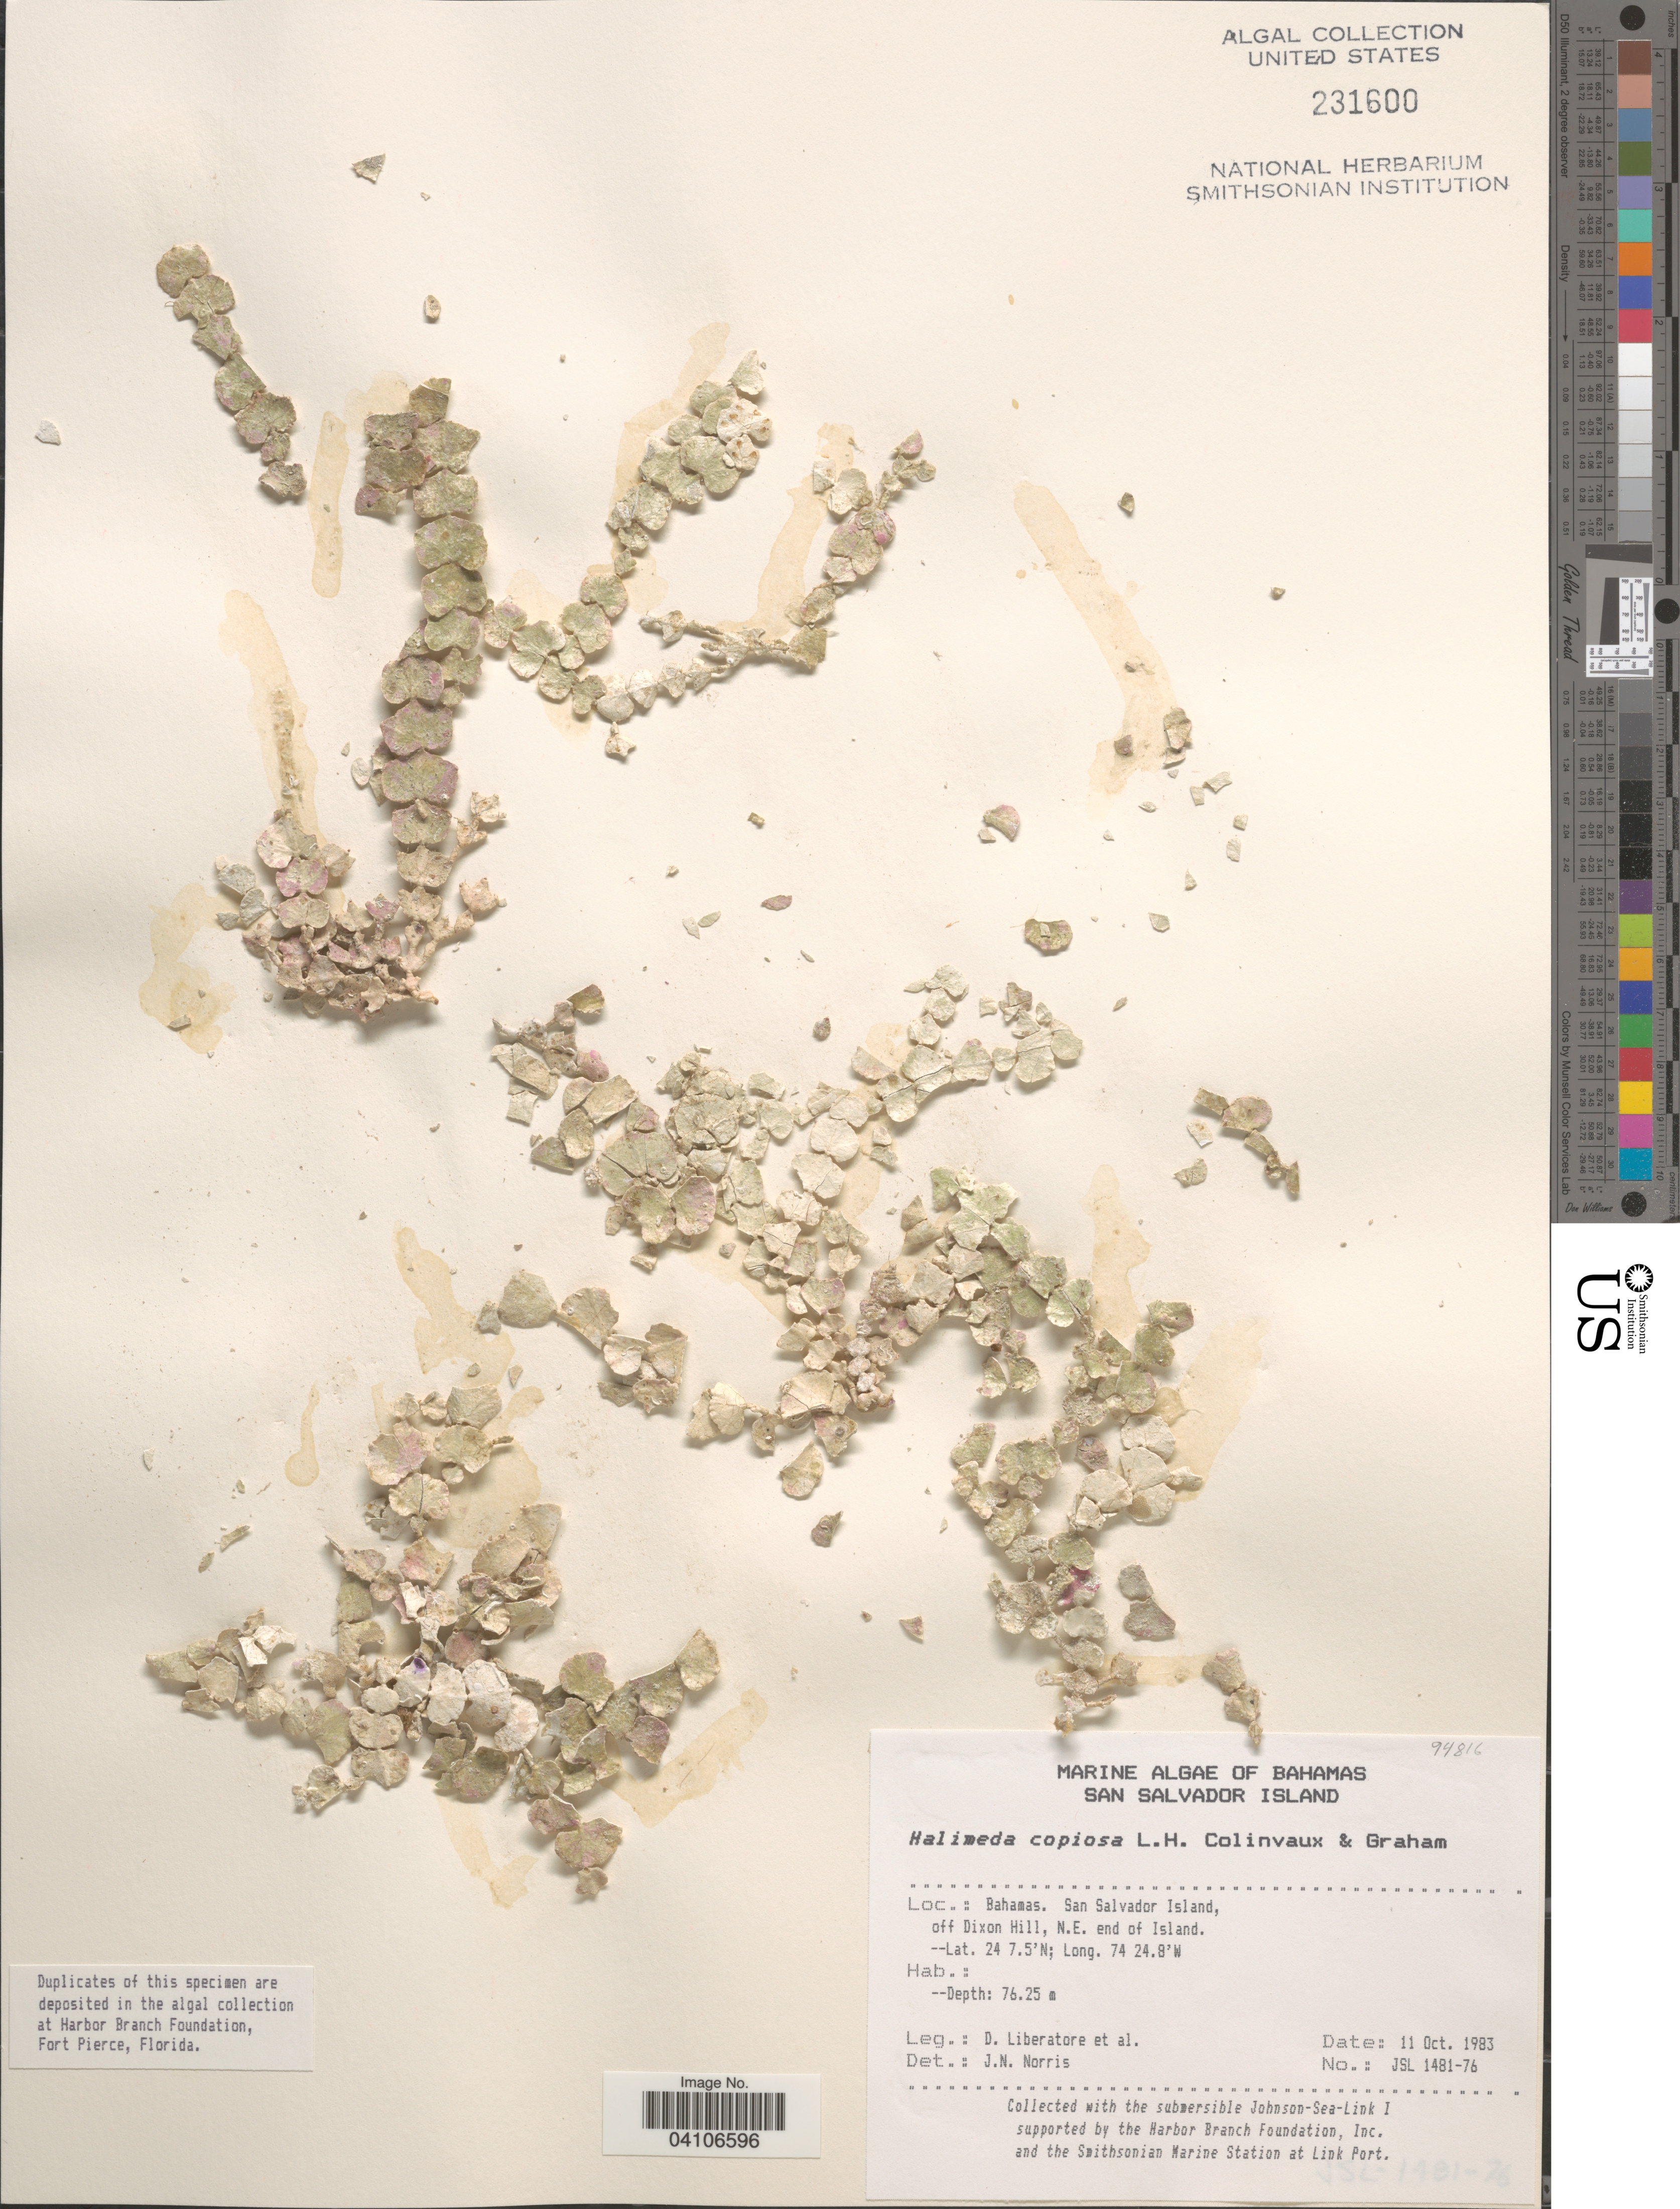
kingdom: Plantae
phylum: Chlorophyta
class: Ulvophyceae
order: Bryopsidales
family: Halimedaceae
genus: Halimeda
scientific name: Halimeda copiosa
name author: Goreau & E.A. Graham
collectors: D. Liberatore & et al.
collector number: JSL 1481-76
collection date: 1983-10-11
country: Bahamas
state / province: San Salvador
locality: San Salvador Island, off Dixon Hill, N.E. end of Island.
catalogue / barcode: US 231600